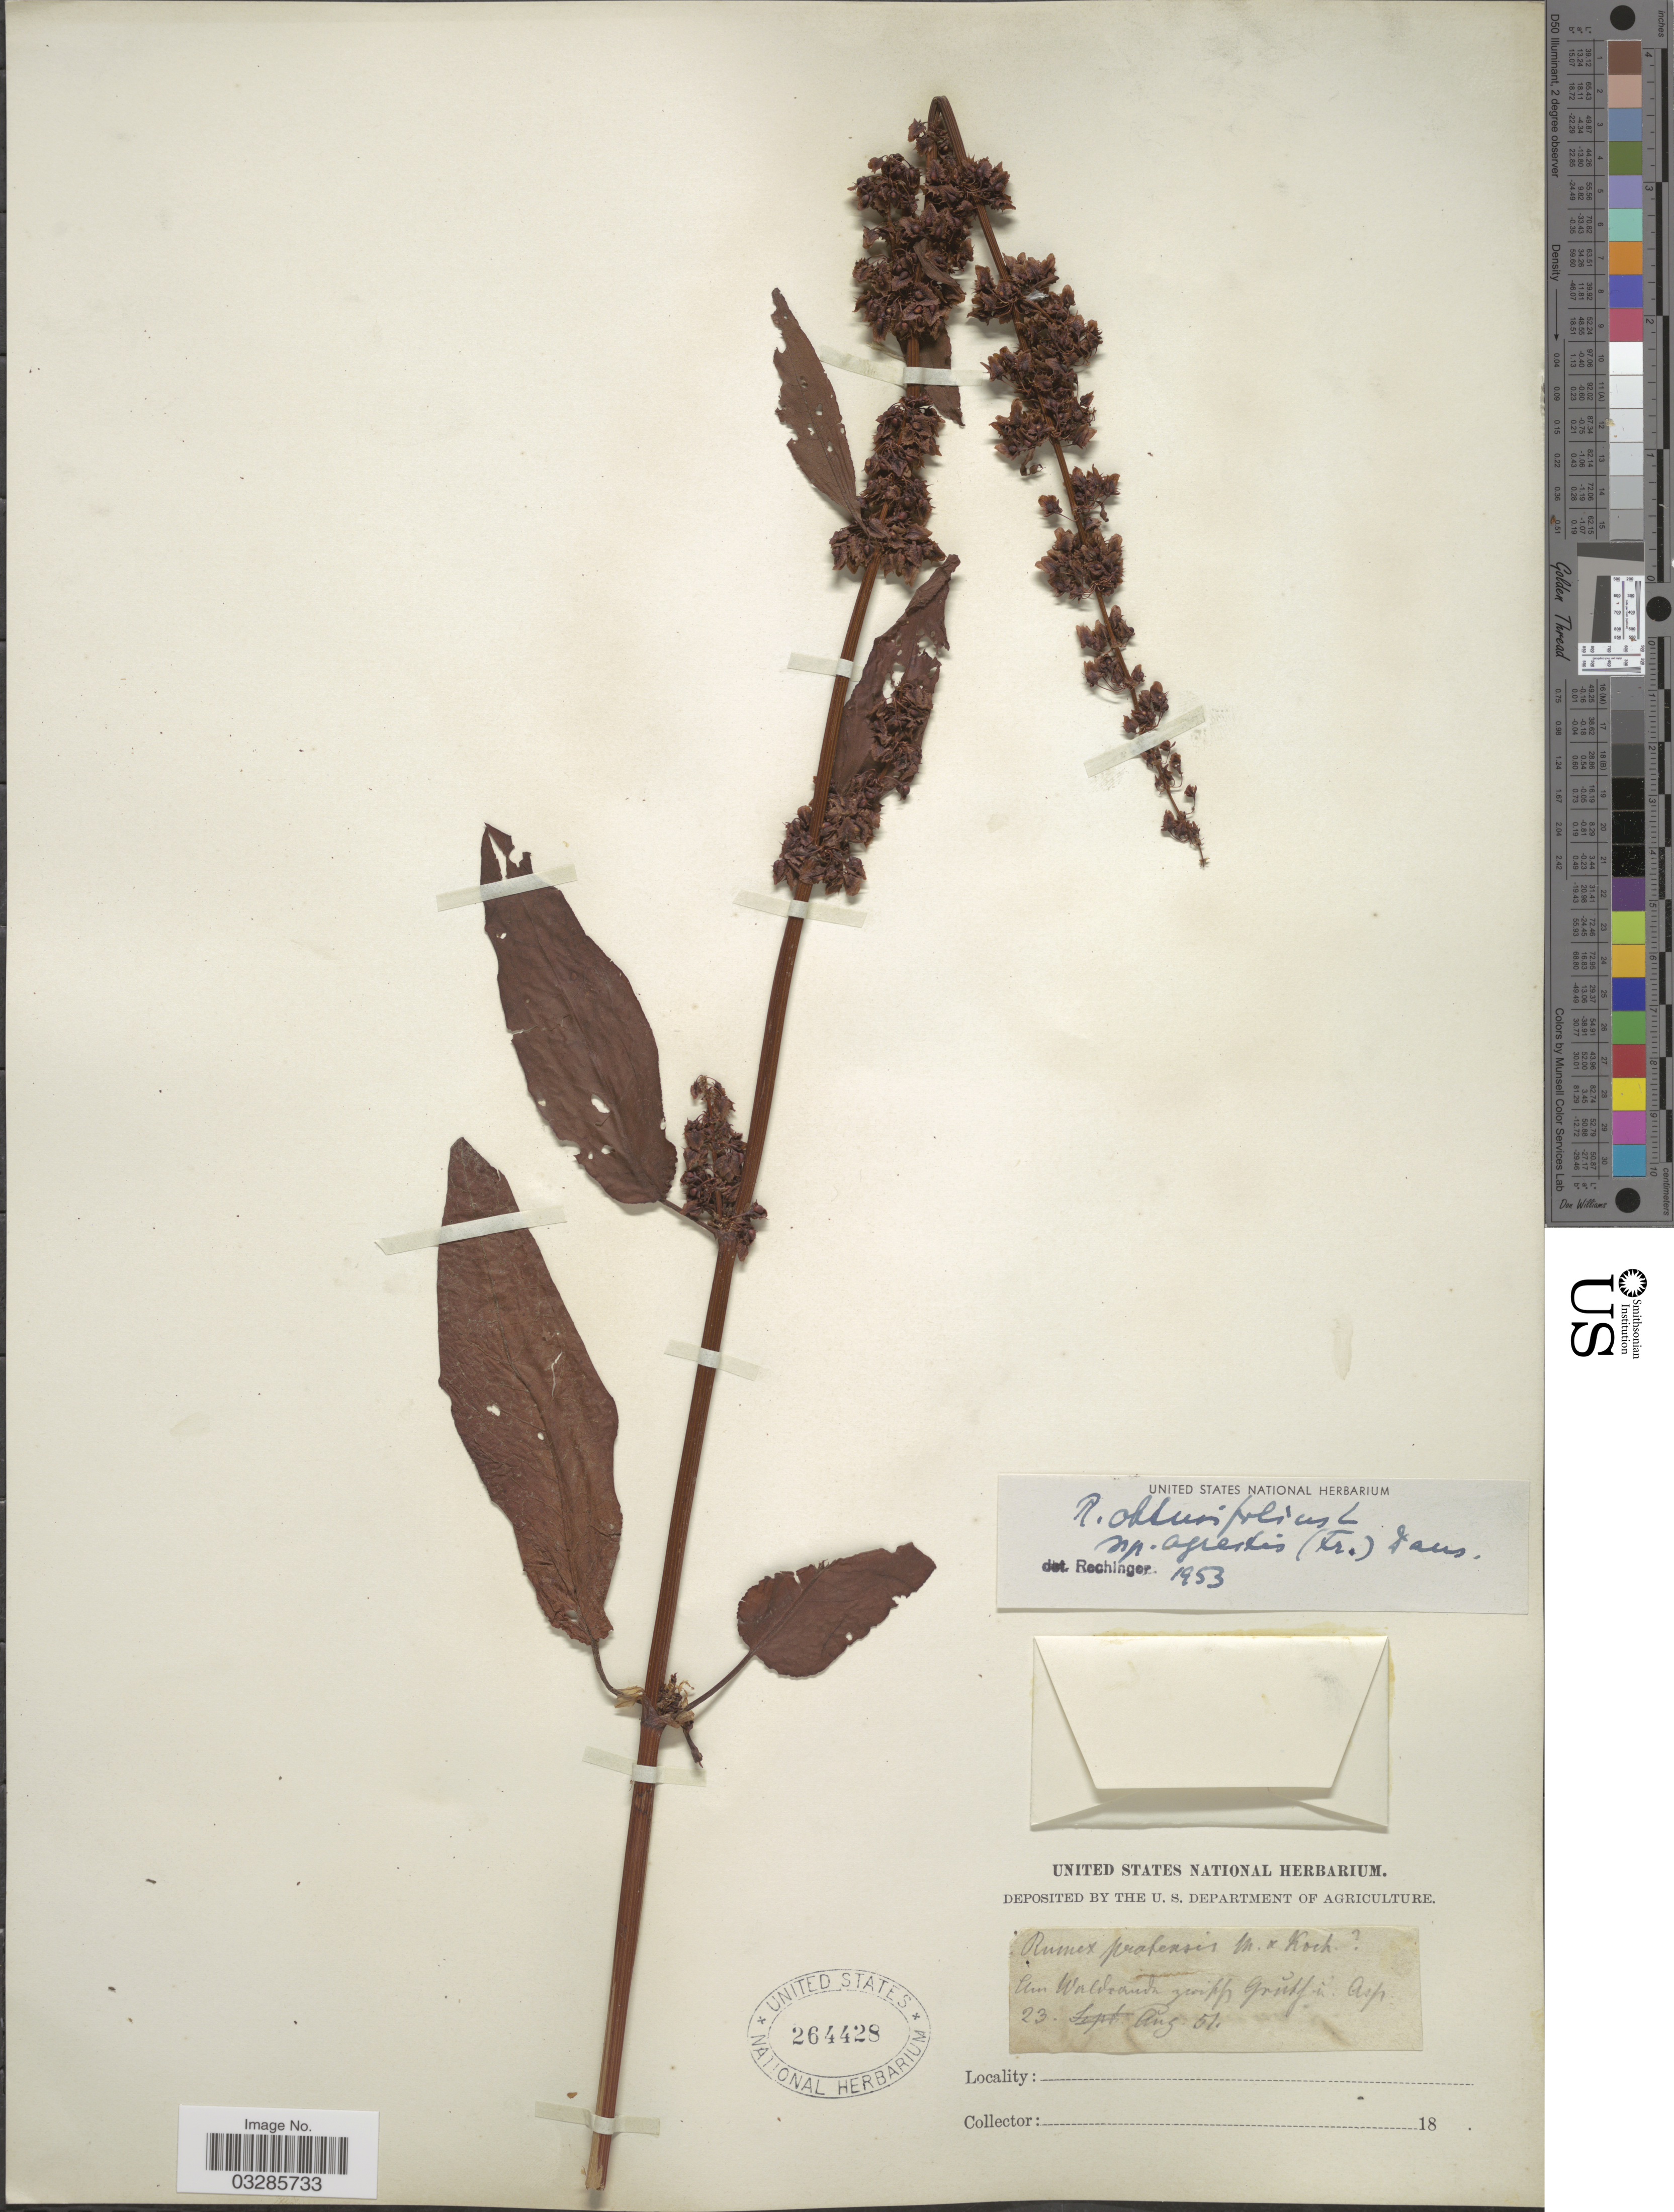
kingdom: Plantae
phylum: Tracheophyta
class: Magnoliopsida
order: Caryophyllales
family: Polygonaceae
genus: Rumex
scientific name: Rumex obtusifolius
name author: L.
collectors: ex herb. United States National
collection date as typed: Transcribed d/m/y: 23/8/51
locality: Am Waldaudu[interpreted] [illegible text] Gruff[interpreted] in Asp.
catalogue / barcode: US 264428